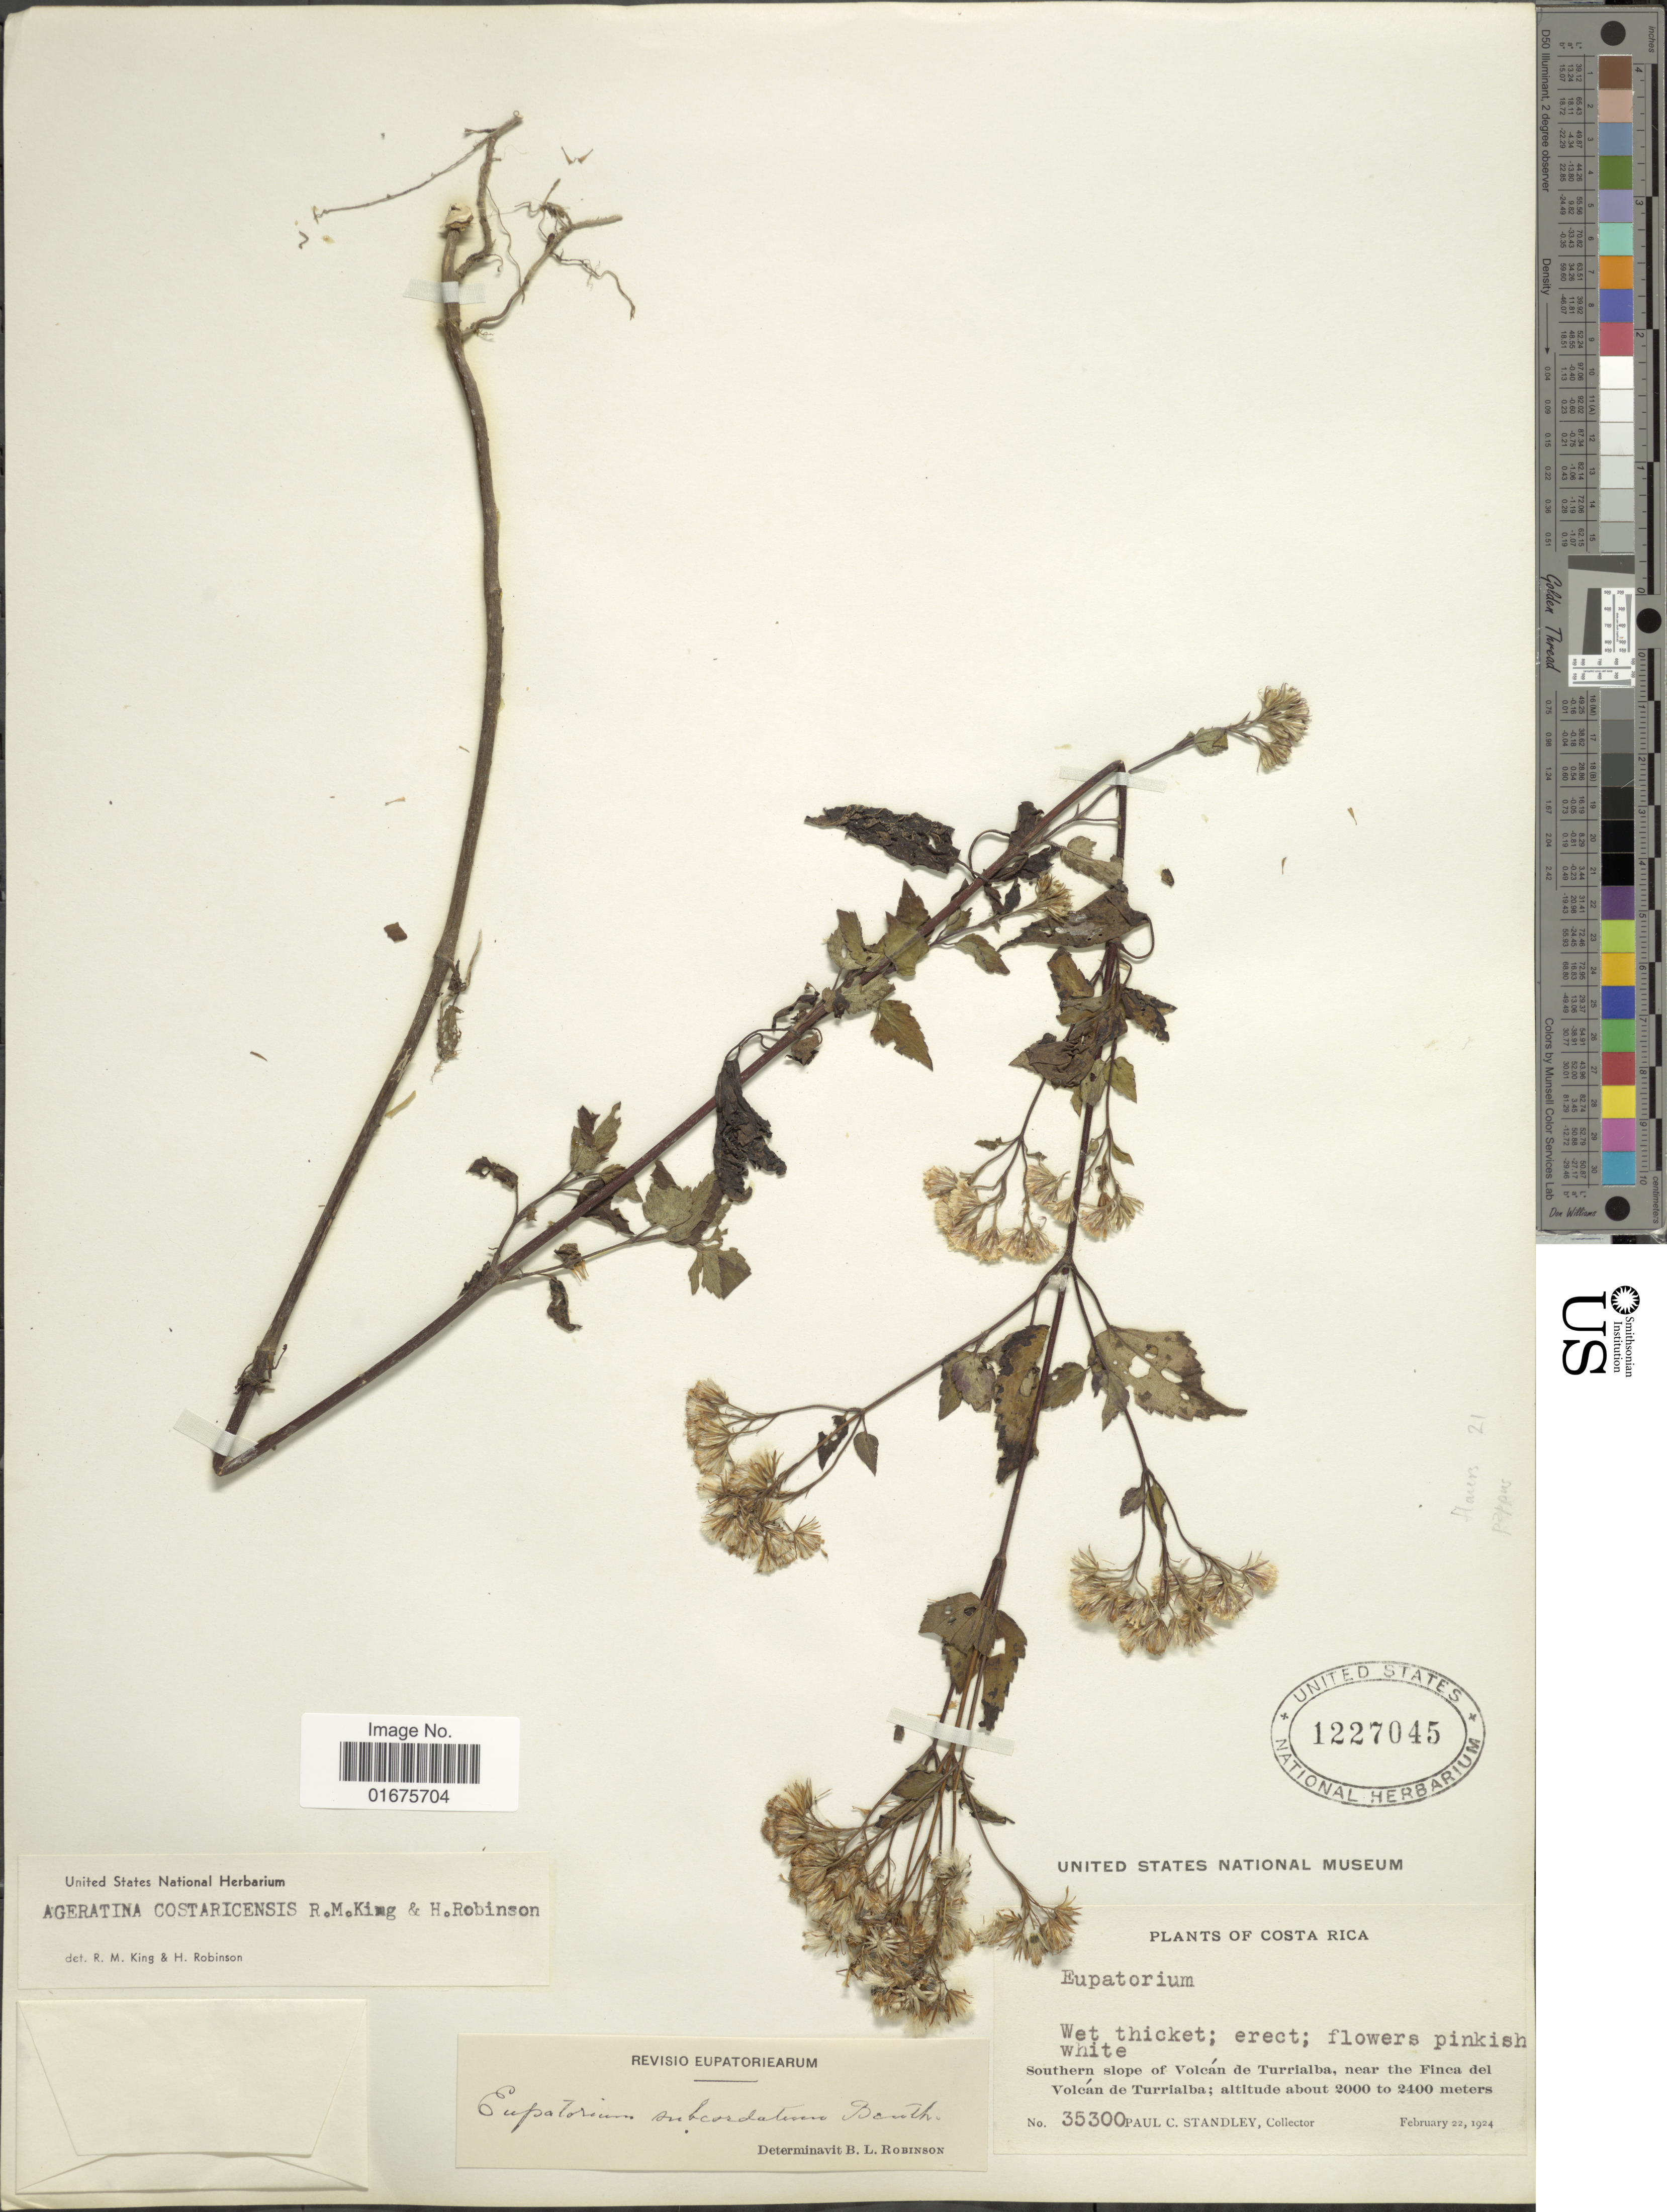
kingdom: Plantae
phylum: Tracheophyta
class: Magnoliopsida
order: Asterales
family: Asteraceae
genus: Ageratina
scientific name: Ageratina costaricensis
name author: R.M. King & H. Rob.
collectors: P. C. Standley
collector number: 35300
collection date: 1924-02-22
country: Costa Rica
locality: Southern slope of Volcan de Turrialba, near the Finca del Volcan de Turrialba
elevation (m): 2000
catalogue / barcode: US 1227045